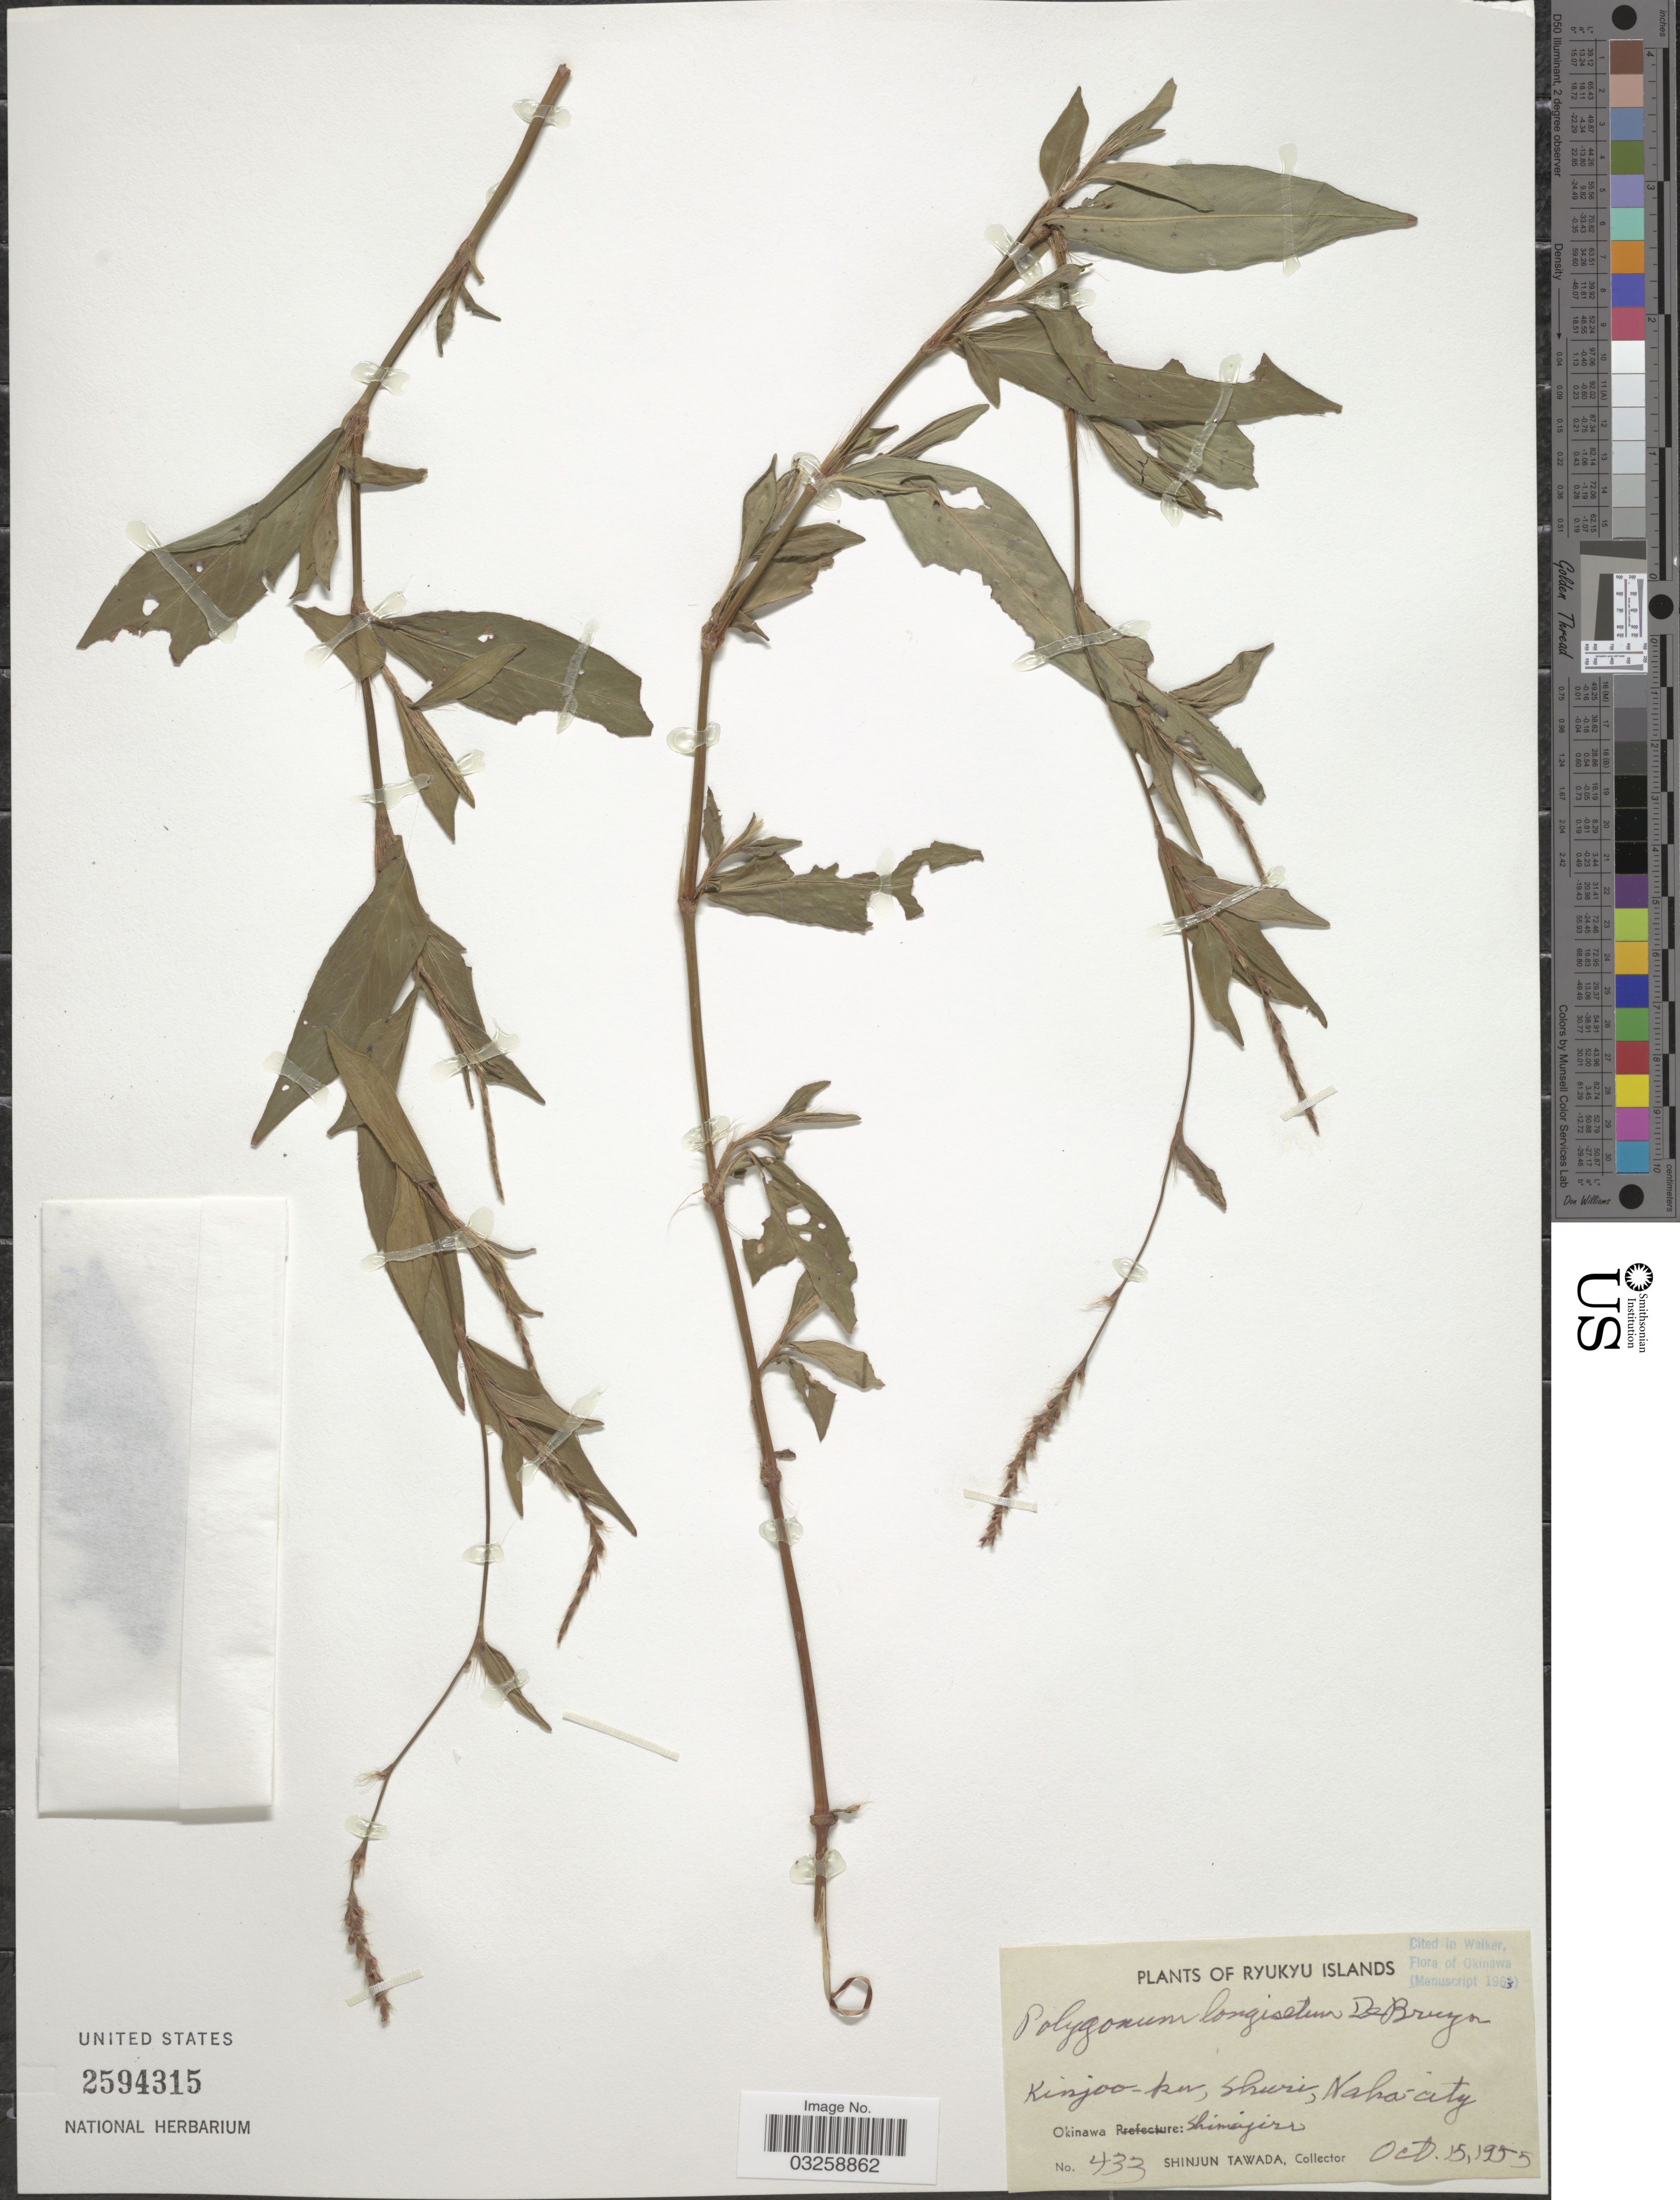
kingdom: Plantae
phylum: Tracheophyta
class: Magnoliopsida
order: Caryophyllales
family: Polygonaceae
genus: Polygonum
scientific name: Polygonum longisetum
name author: Bruijn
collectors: S. Tawada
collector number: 433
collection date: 1955-10-15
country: Japan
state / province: Okinawa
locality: Ryukyu Islands. Kinjoo-ku, Shuri, Naha-city. Okinawa: Shimajiri.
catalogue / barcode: US 2594315